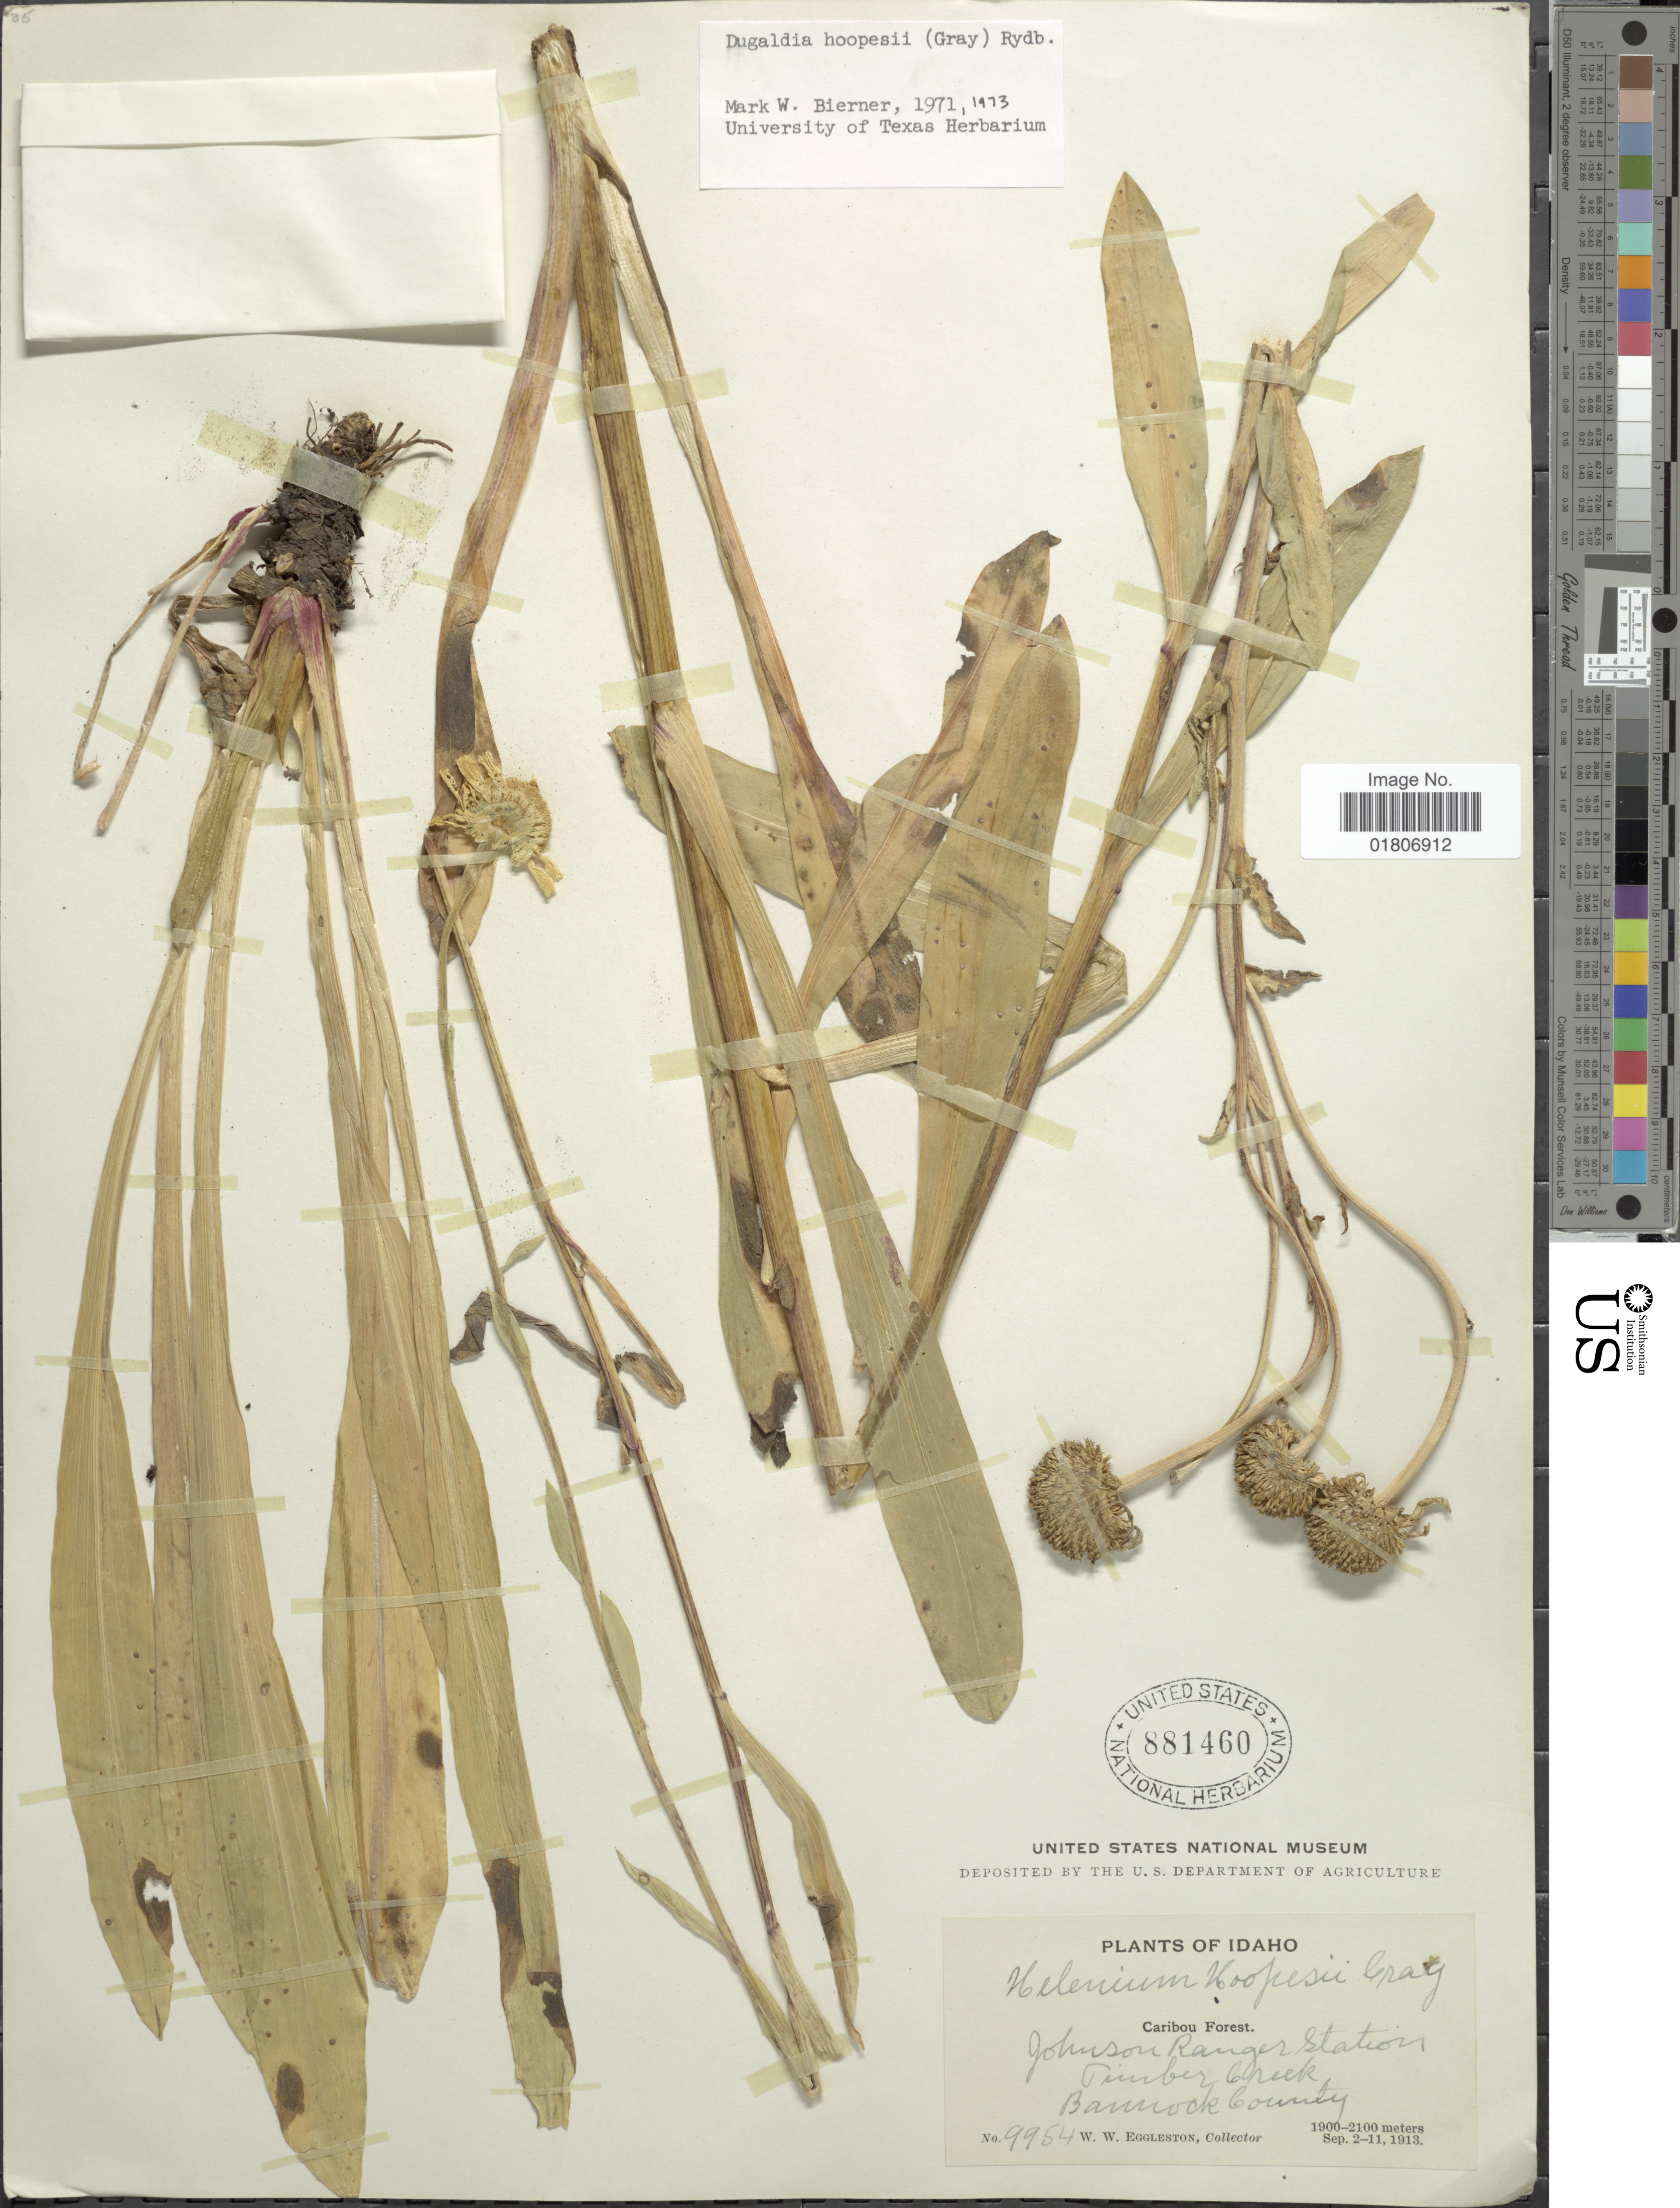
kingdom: Plantae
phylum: Tracheophyta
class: Magnoliopsida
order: Asterales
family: Asteraceae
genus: Dugaldia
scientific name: Dugaldia hoopesii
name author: (A. Gray) Rydb.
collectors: W. W. Eggleston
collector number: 9954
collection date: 1913-09-02/1913-09-11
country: United States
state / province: Idaho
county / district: Bannock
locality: Caribou Forest. Johnson Ranger Station. Timber Creek. Bannock County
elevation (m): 1900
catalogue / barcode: US 881460